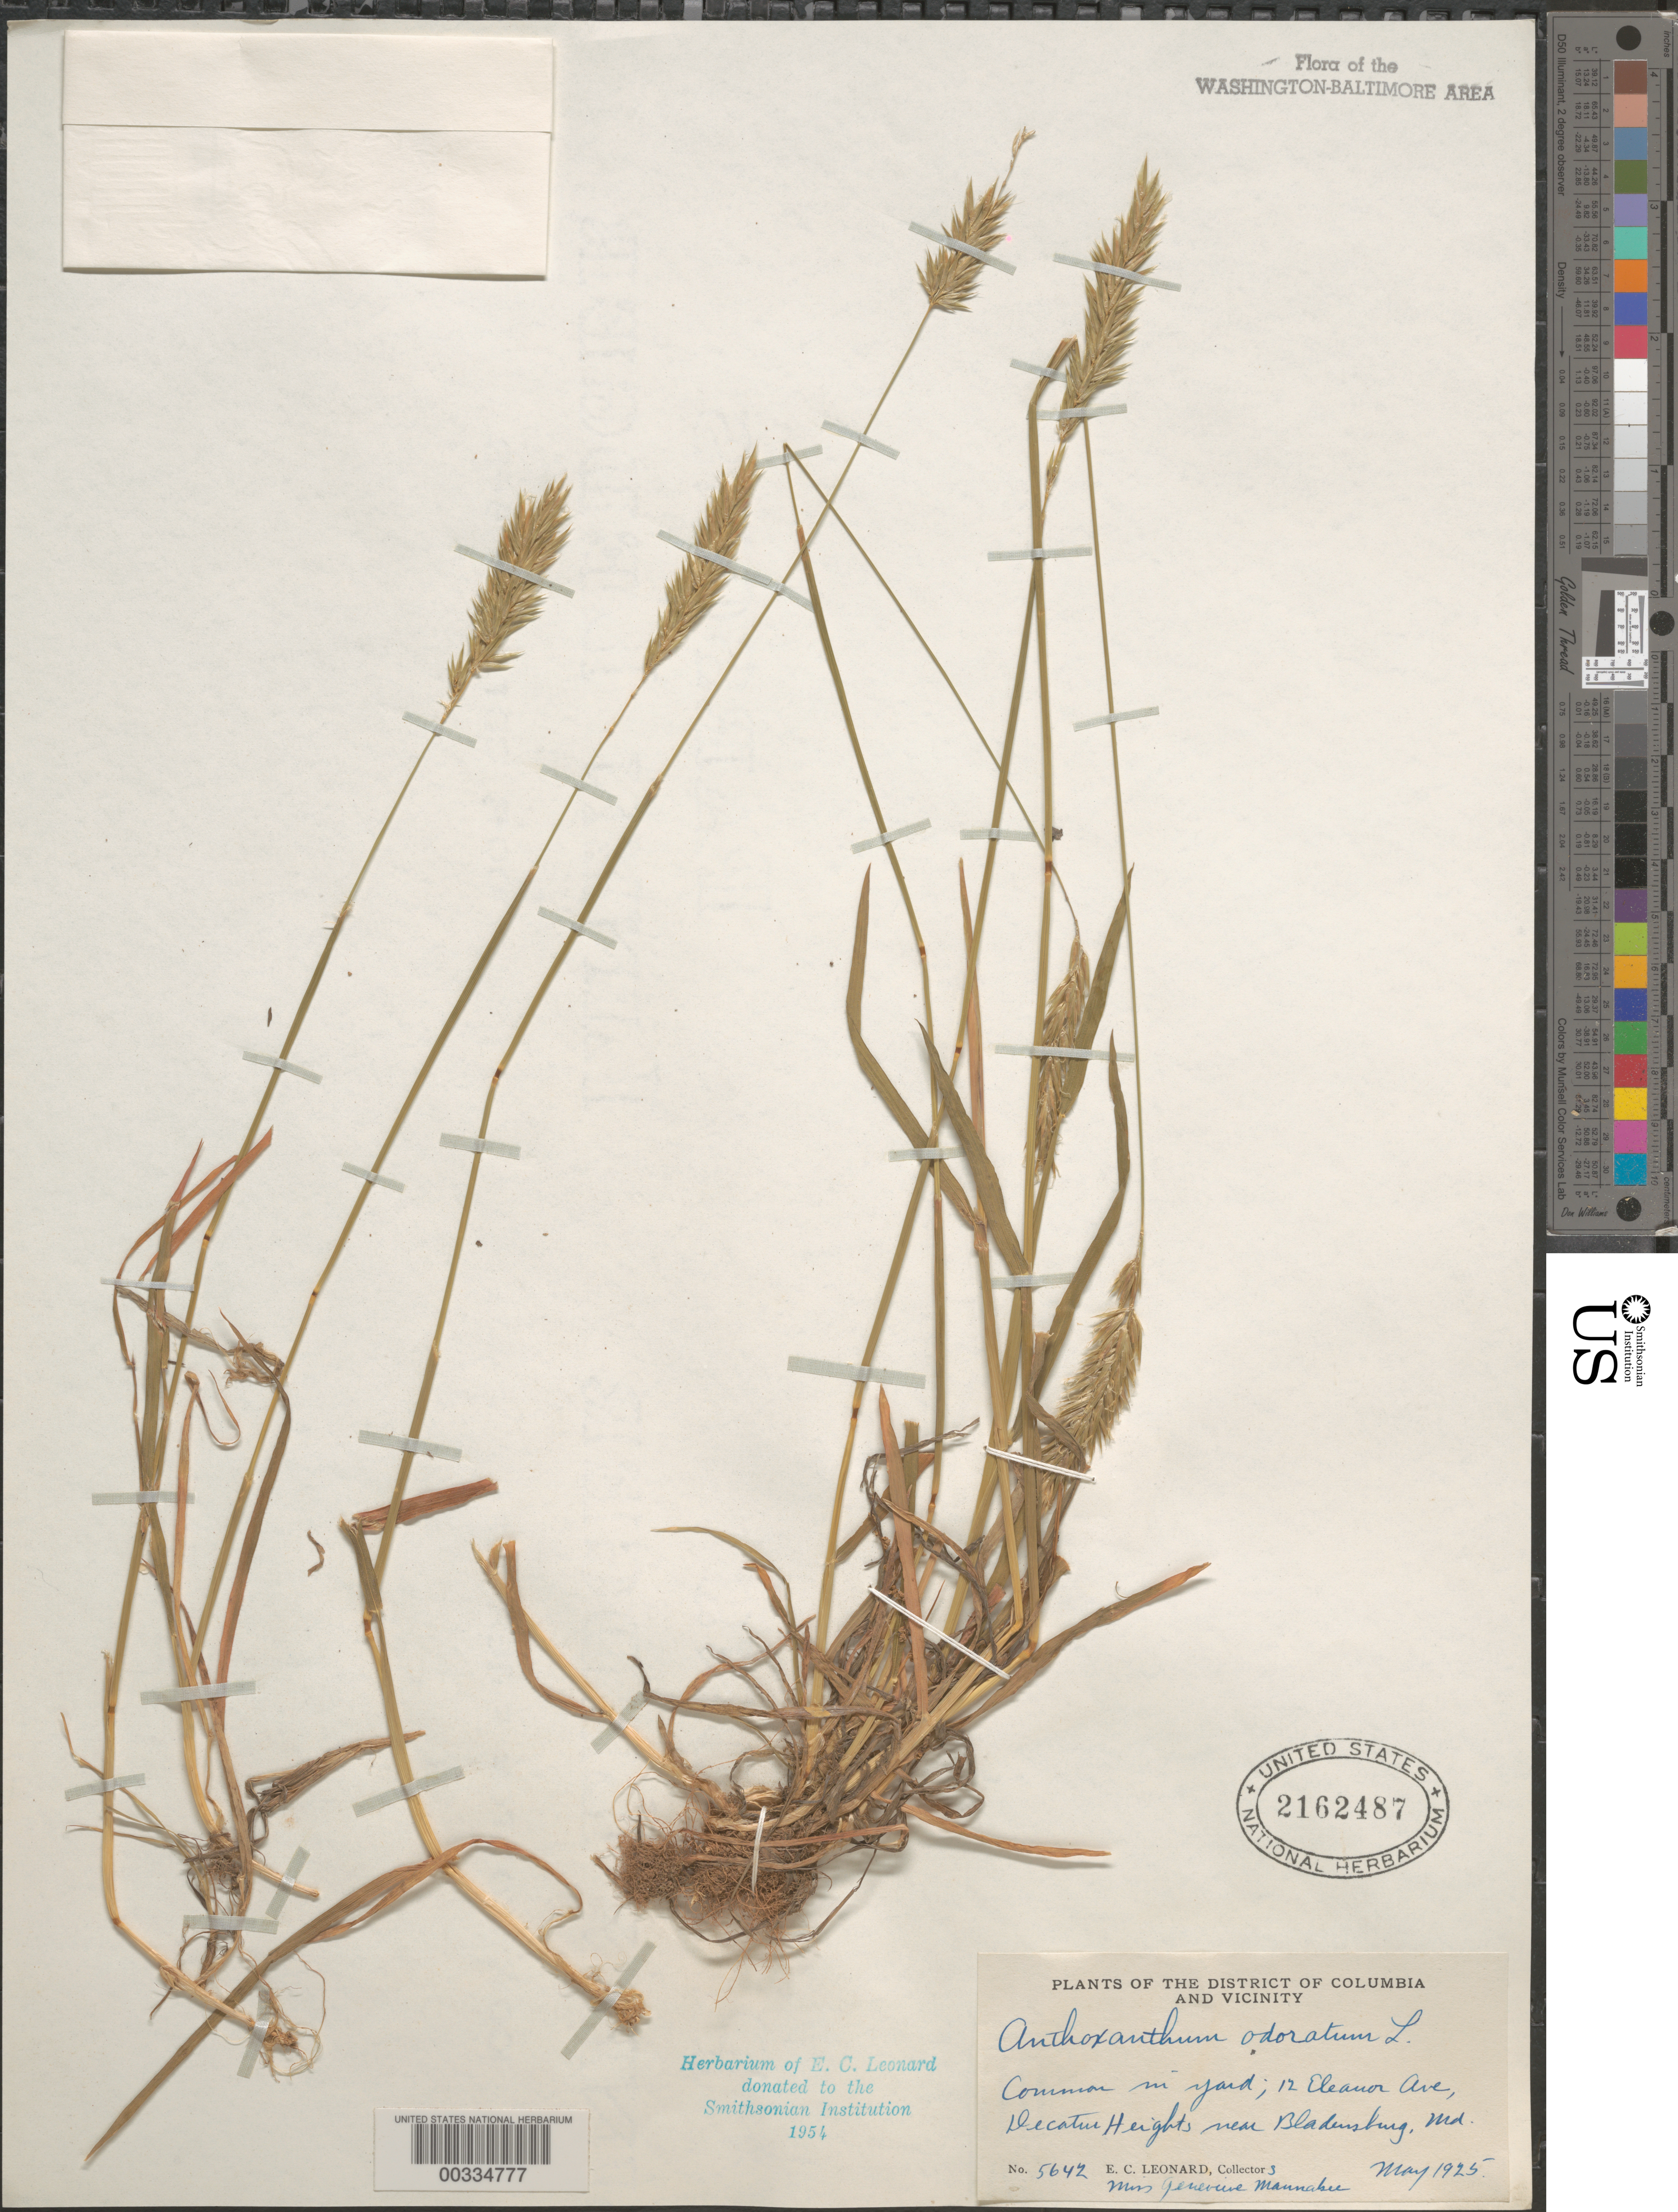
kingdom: Plantae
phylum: Tracheophyta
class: Liliopsida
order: Poales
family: Poaceae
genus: Anthoxanthum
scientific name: Anthoxanthum odoratum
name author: L.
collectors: E. C. Leonard & G. Mannahee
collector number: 5642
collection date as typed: May 1925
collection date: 1925-05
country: United States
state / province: Maryland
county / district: Prince George's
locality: Decatur Heights, Bladensburg, 12 Eleanor Ave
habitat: In yard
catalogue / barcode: US 2162487